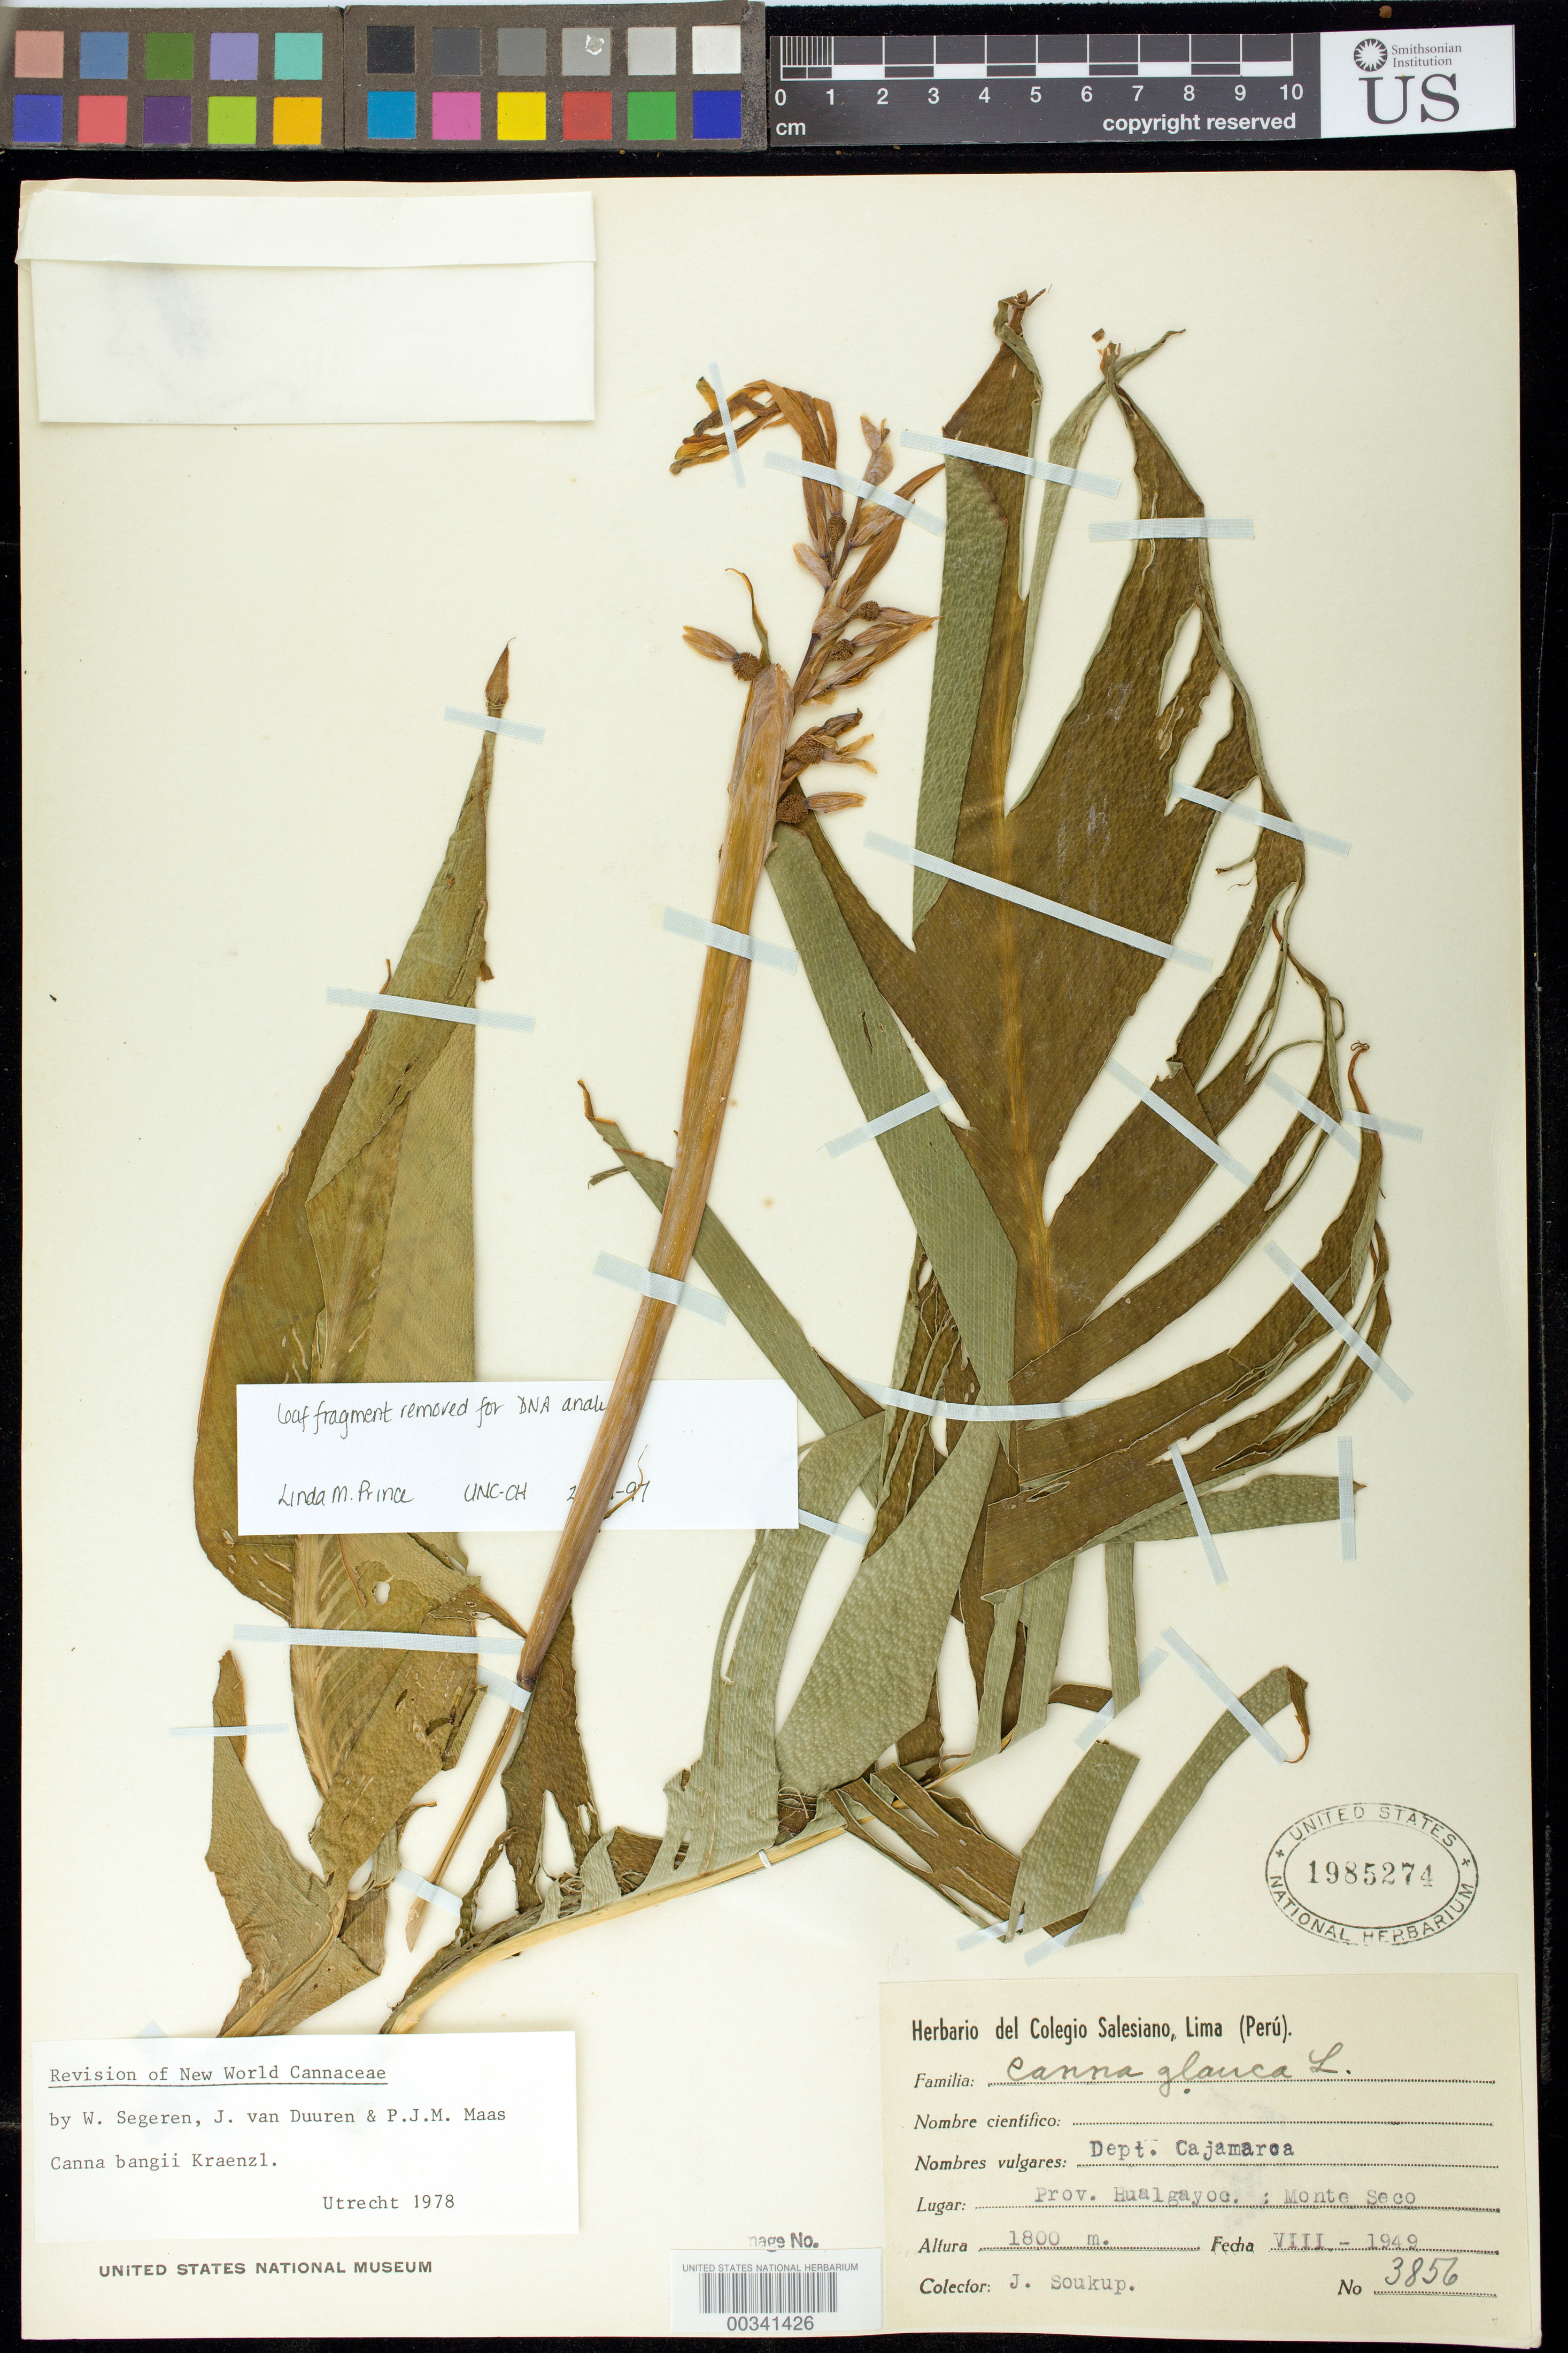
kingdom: Plantae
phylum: Tracheophyta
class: Liliopsida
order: Zingiberales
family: Cannaceae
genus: Canna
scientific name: Canna bangii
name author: Kraenzl. in Engl.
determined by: Segeren, W.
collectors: J. J. Soukup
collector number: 3856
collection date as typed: Aug 1949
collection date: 1949-08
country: Peru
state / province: Cajamarca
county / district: Hualgayoc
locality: Monte Seco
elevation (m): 1800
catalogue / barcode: US 1985274